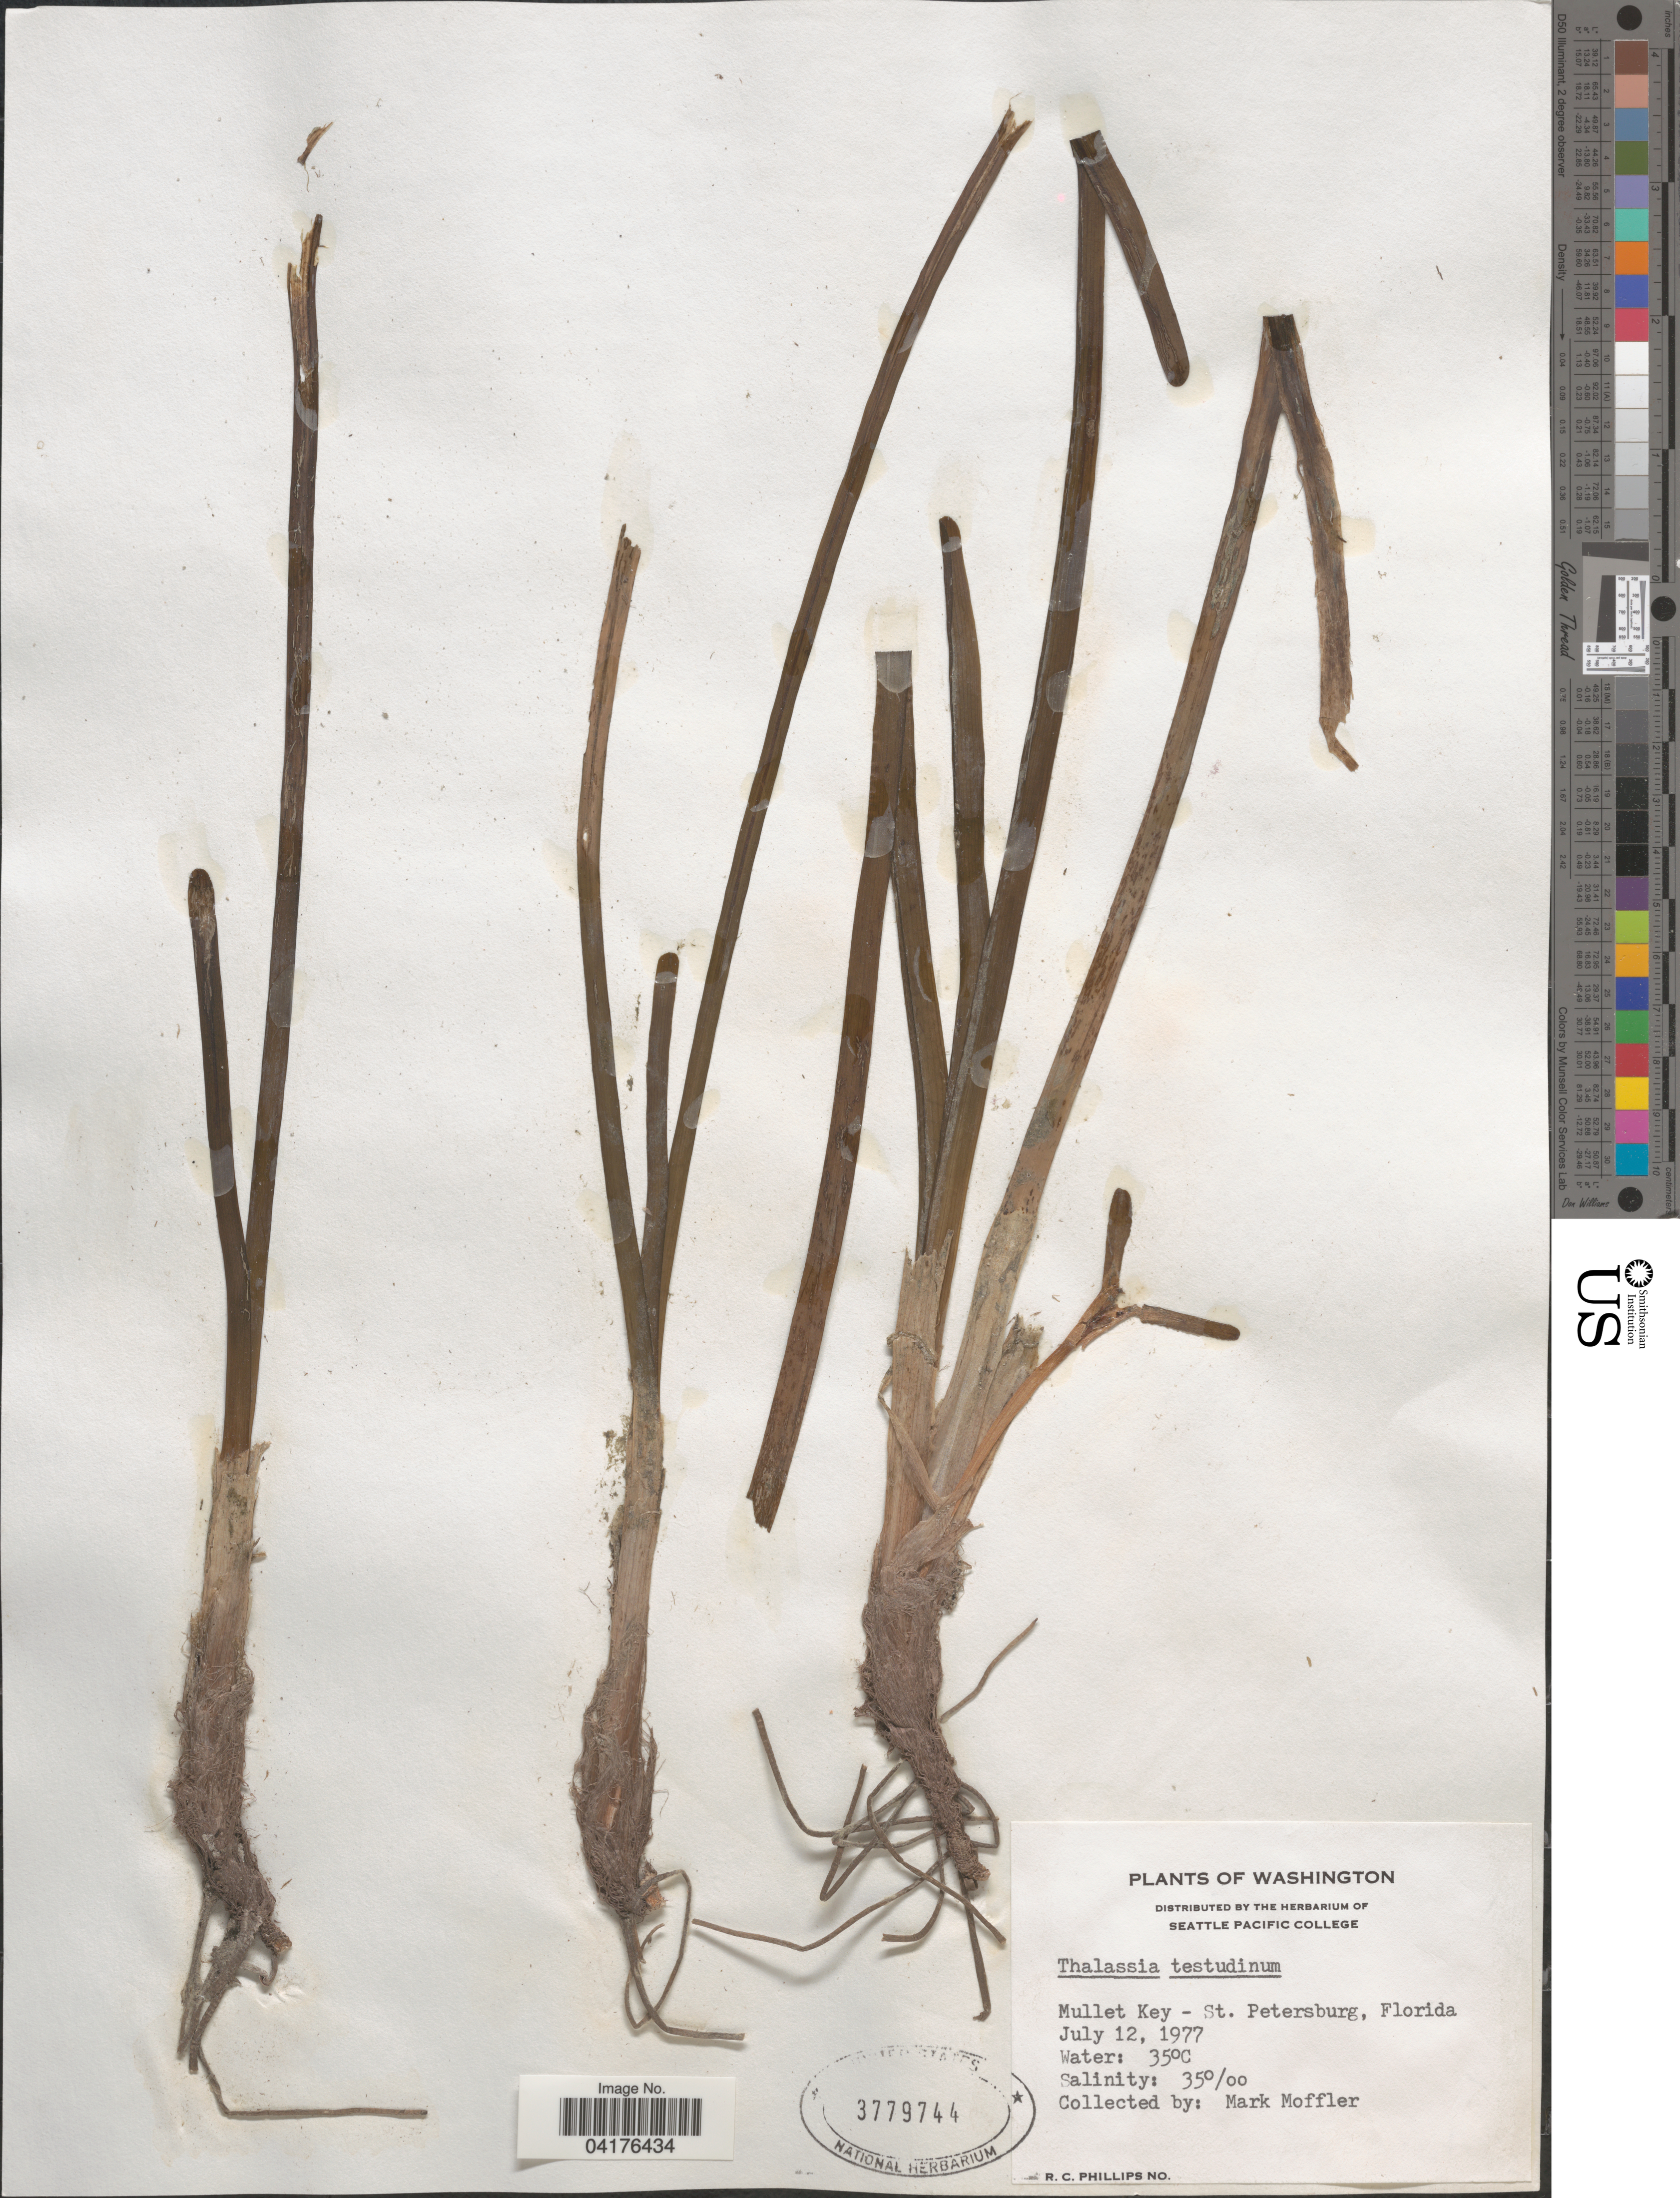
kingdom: Plantae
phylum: Tracheophyta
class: Liliopsida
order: Alismatales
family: Hydrocharitaceae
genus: Thalassia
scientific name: Thalassia testudinum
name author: Banks & Sol. ex K.D. Koenig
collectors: M. Moffler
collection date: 1977-07-12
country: United States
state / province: Florida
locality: Mullet Key -- St. Petersburg.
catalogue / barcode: US 3779744